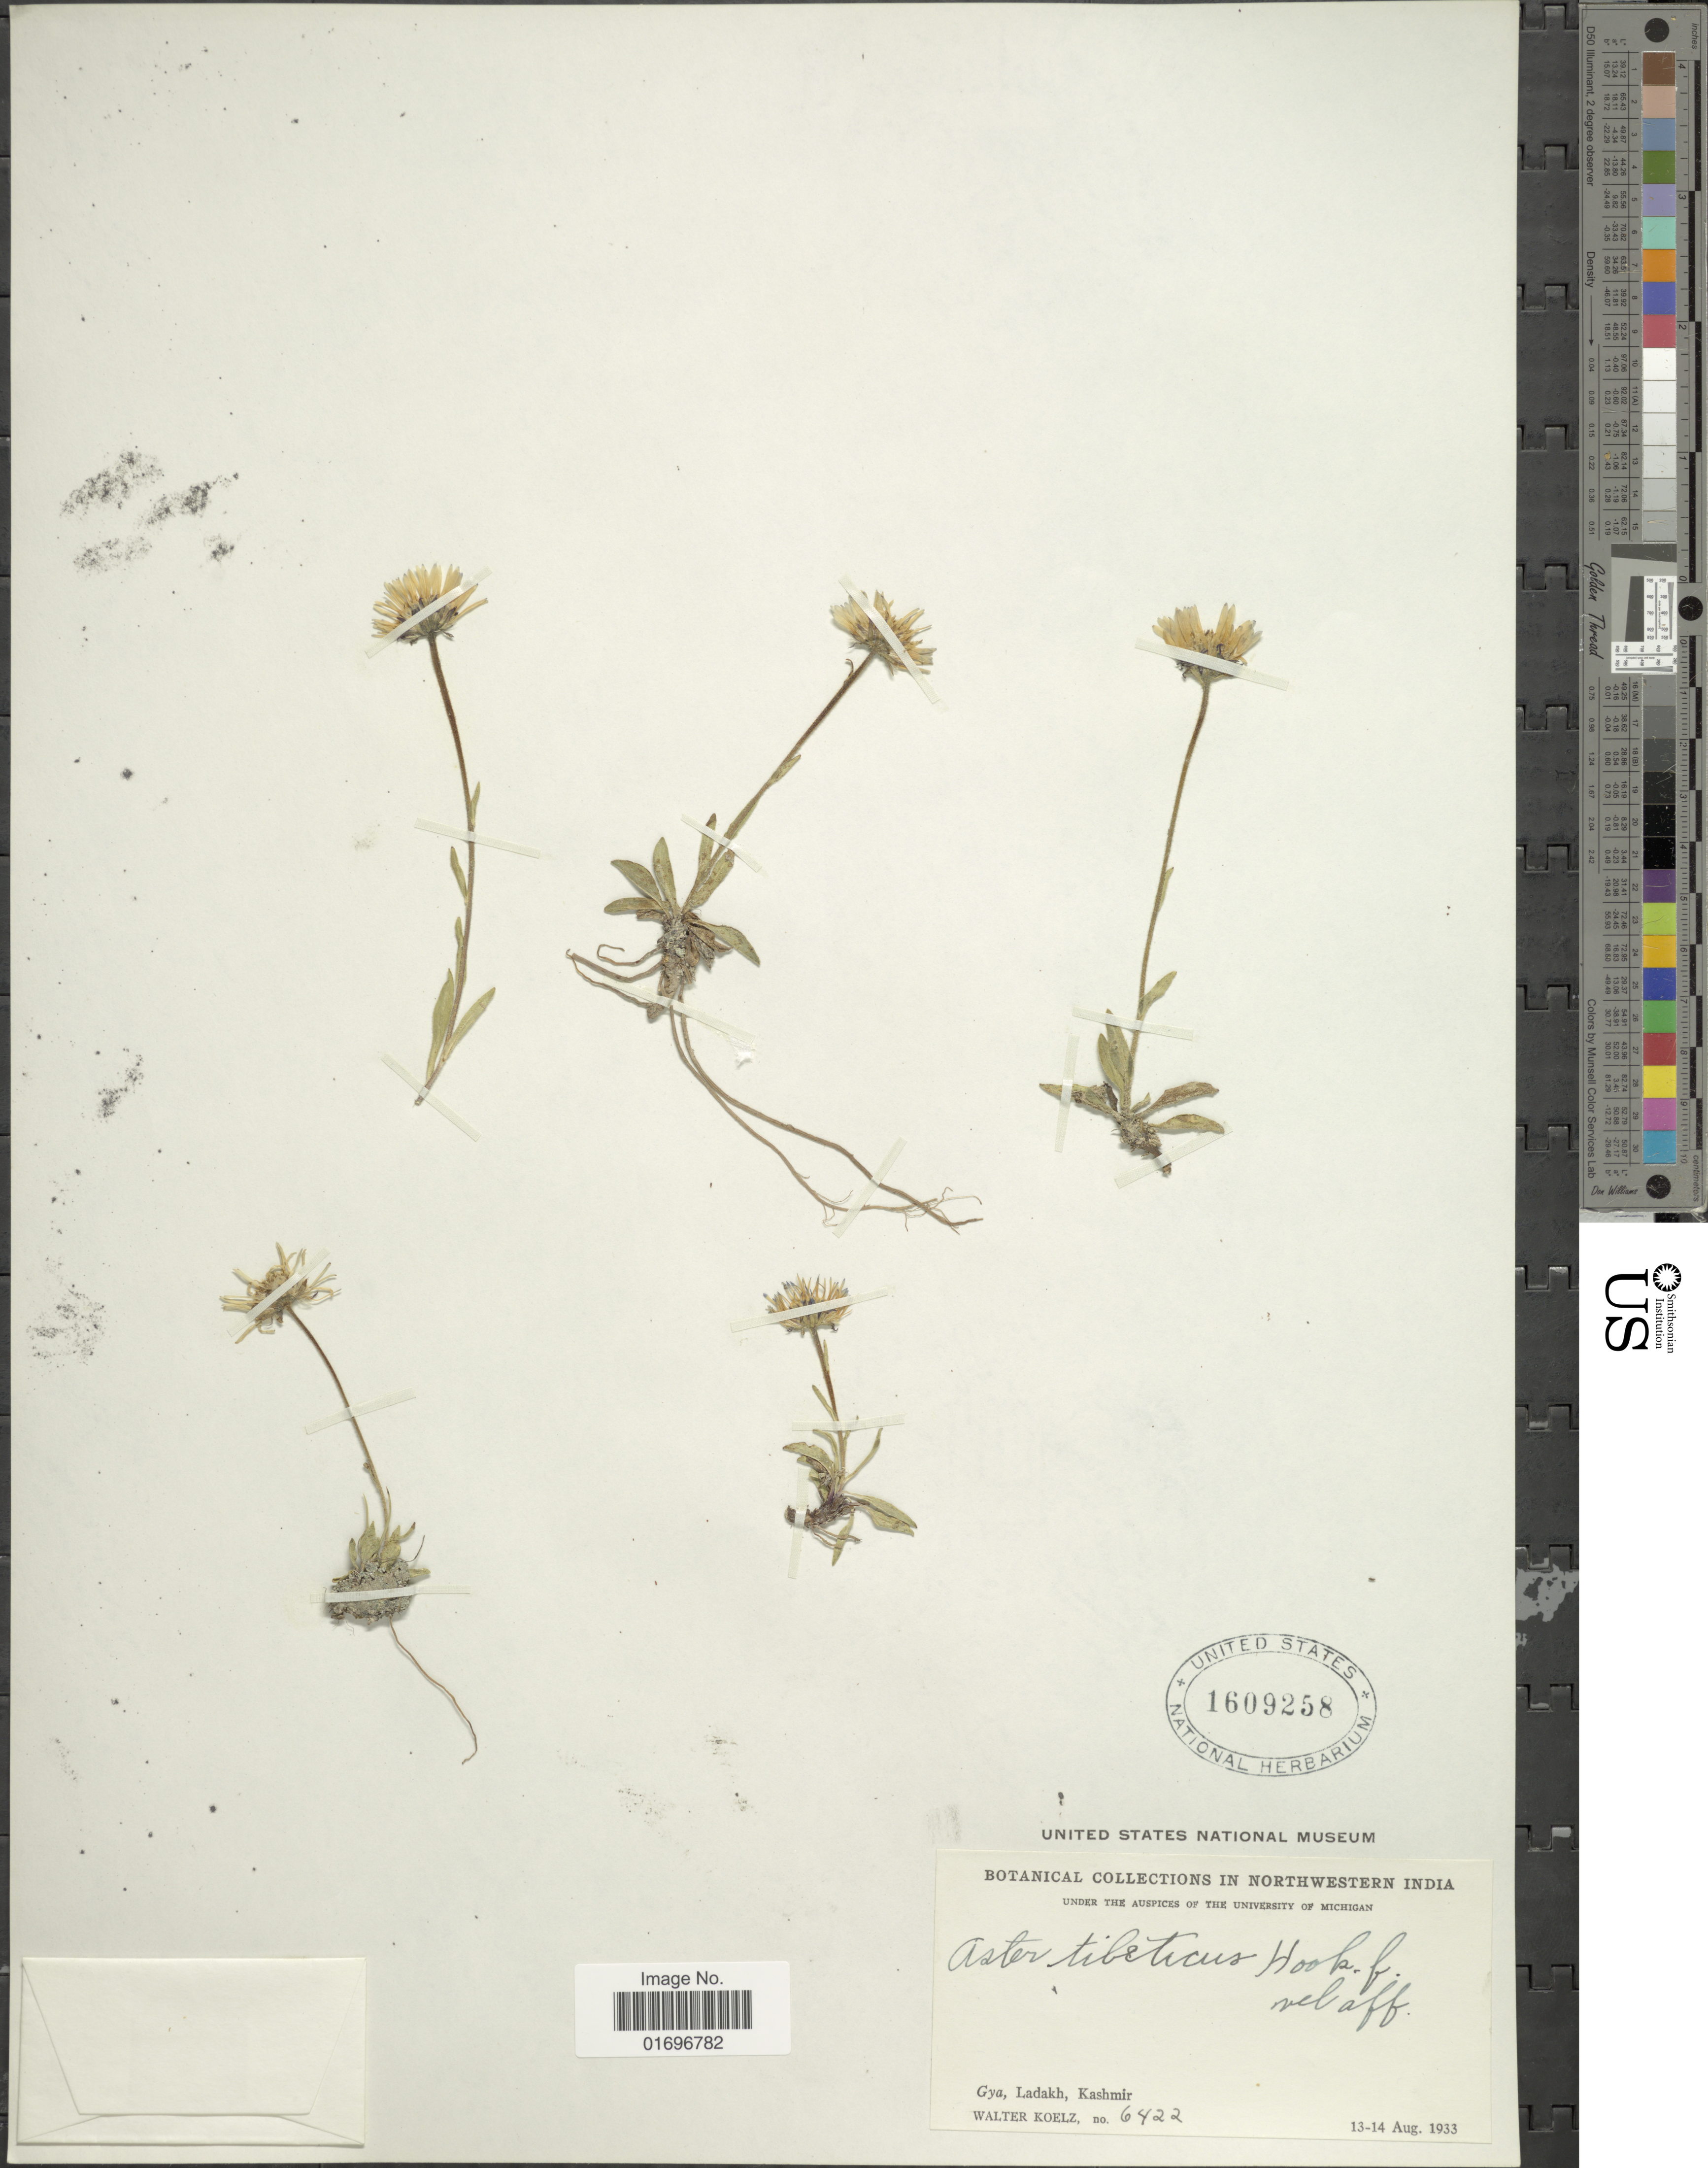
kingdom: Plantae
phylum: Tracheophyta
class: Magnoliopsida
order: Asterales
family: Asteraceae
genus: Aster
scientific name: Aster tibeticus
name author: Hook. f.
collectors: W. N. Koelz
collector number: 6422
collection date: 1933-08-13/1933-08-14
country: India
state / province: Jammu and Kashmir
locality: Northwestern India. Gya, Ladakh, Kashmir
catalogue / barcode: US 1609258